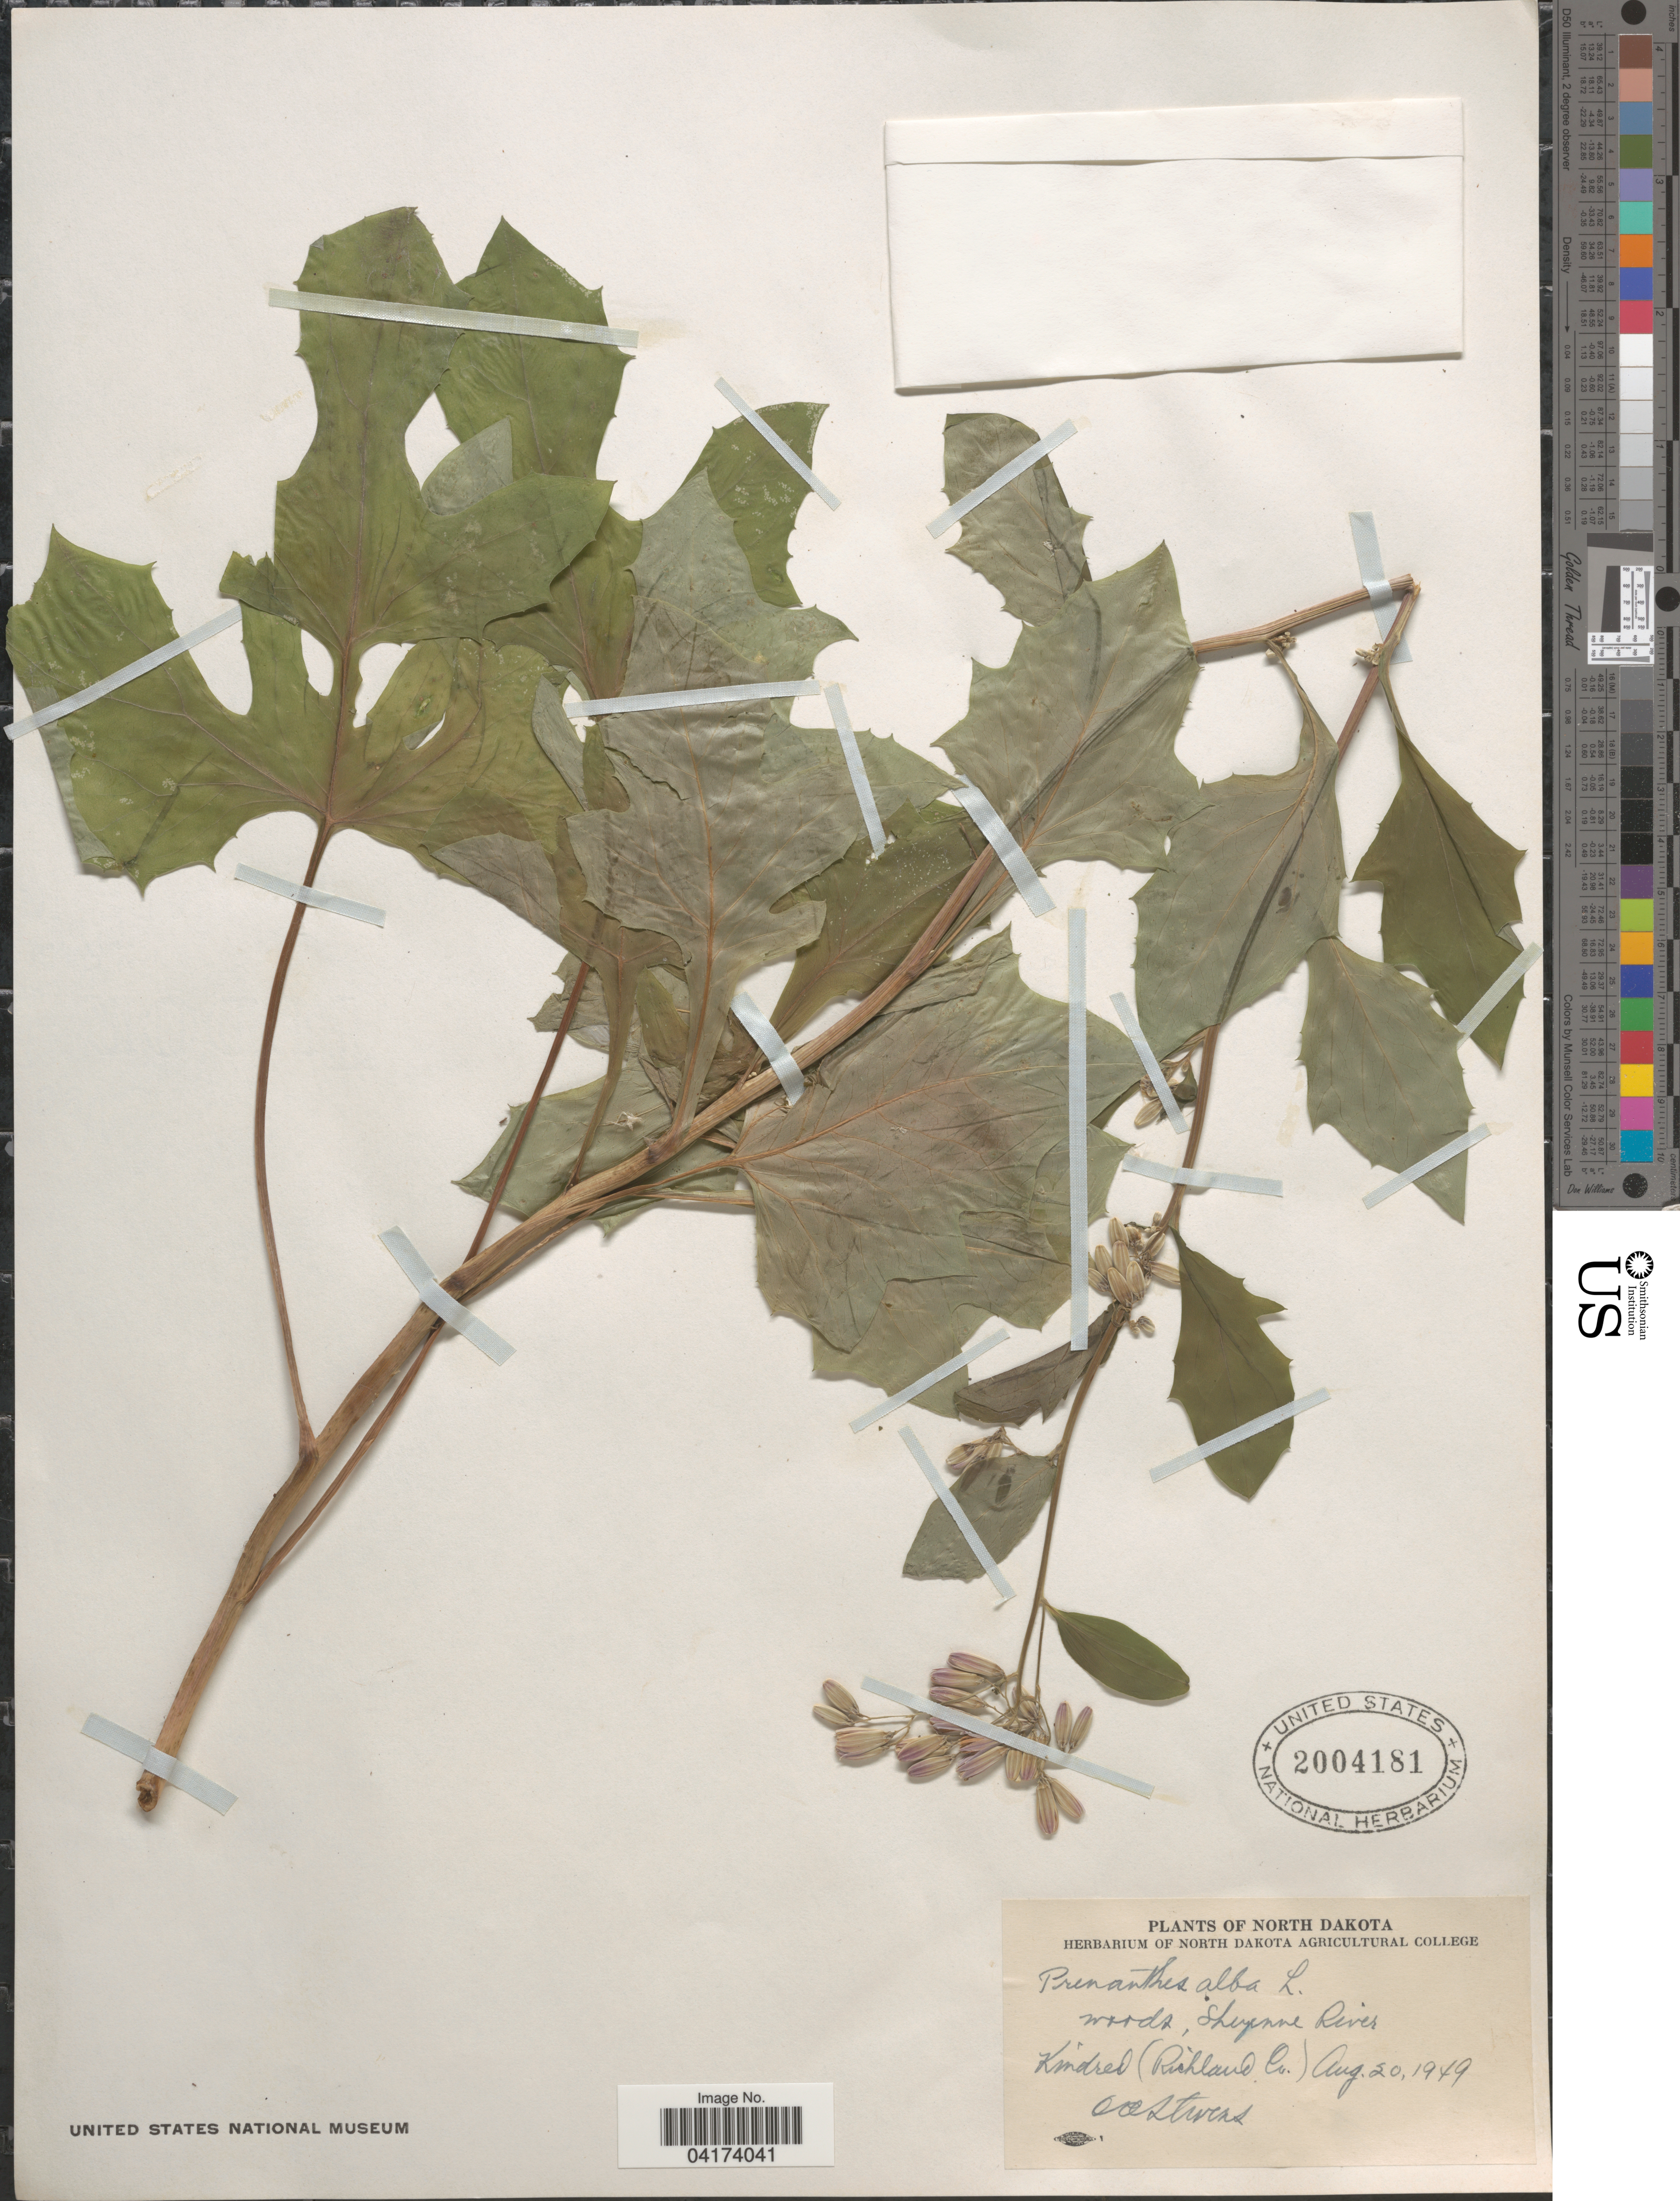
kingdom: Plantae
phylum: Tracheophyta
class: Magnoliopsida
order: Asterales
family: Asteraceae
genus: Nabalus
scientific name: Nabalus albus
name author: (L.) Hook.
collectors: O. A. Stevens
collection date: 1949-08-20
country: United States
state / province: North Dakota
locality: Sheyenne River. Kindred (Richland Co.).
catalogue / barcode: US 2004181